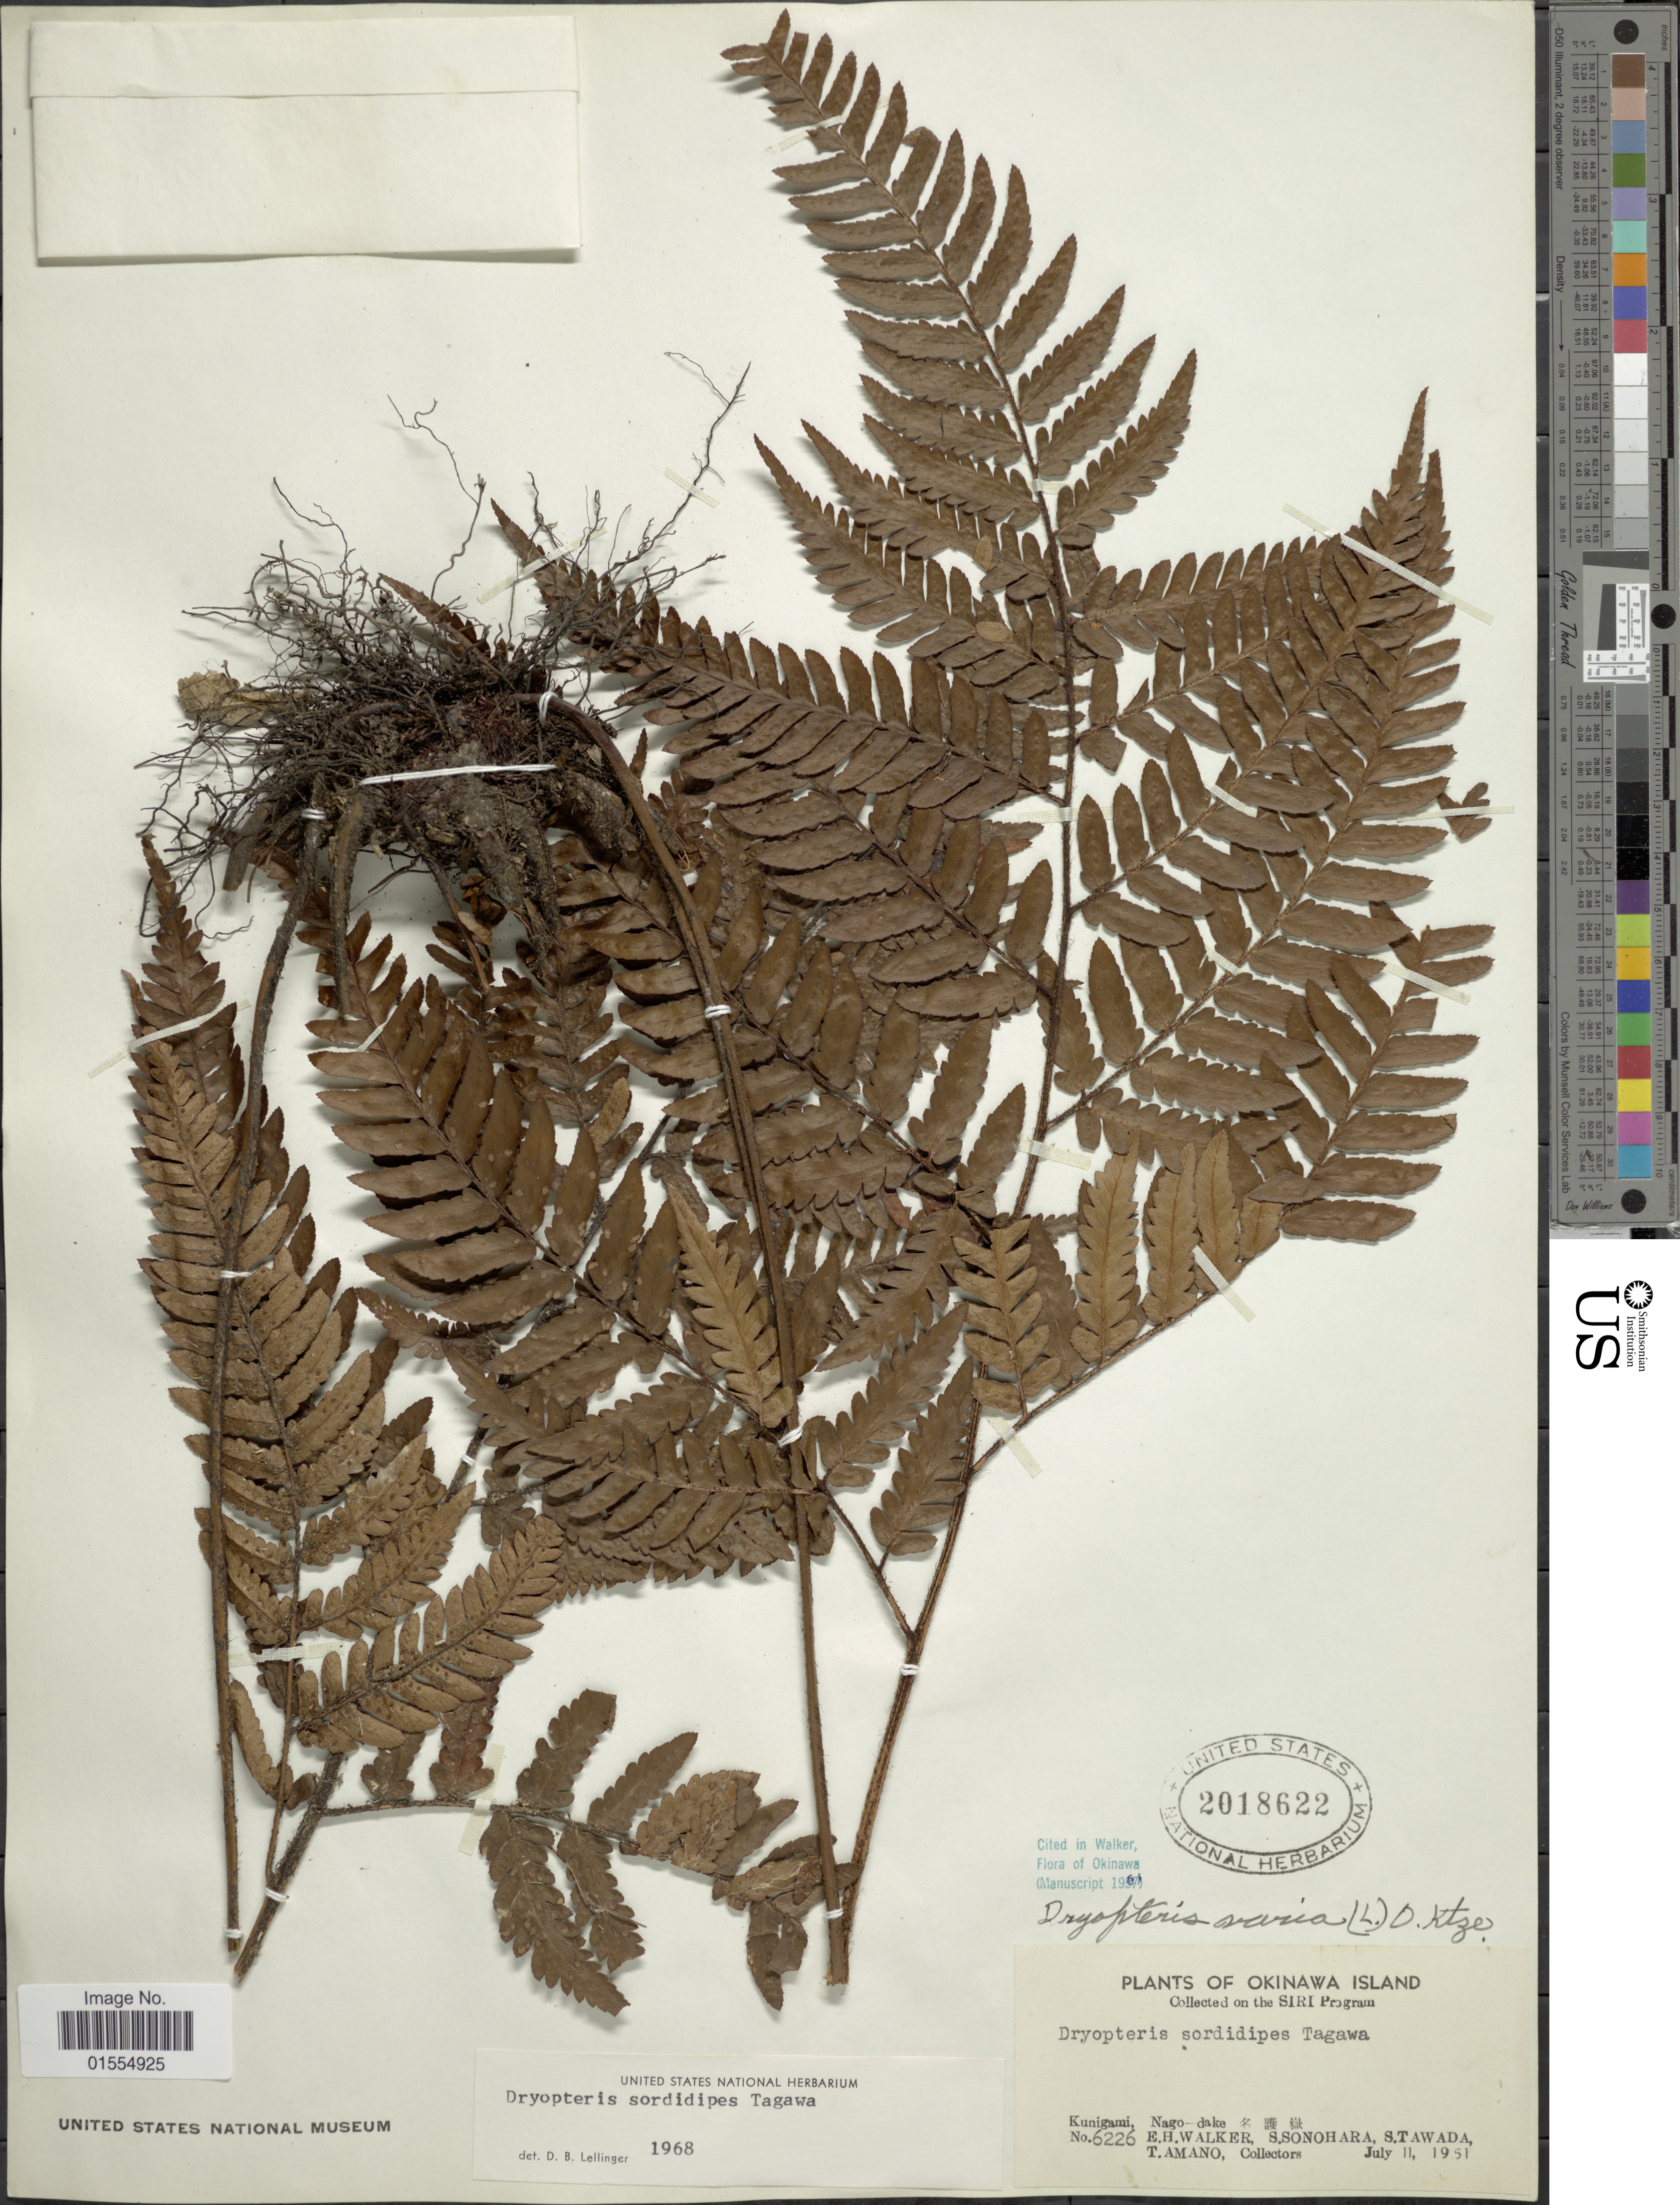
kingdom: Plantae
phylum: Tracheophyta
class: Polypodiopsida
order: Polypodiales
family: Dryopteridaceae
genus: Dryopteris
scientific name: Dryopteris sordidipes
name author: Tagawa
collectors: E. H. Walker, S. Sonohara, S. Tawada & T. Amano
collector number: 6226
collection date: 1951-07-11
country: Japan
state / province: Okinawa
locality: Okinawa Island, Kunigami, Nago-dake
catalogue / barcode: US 2018622